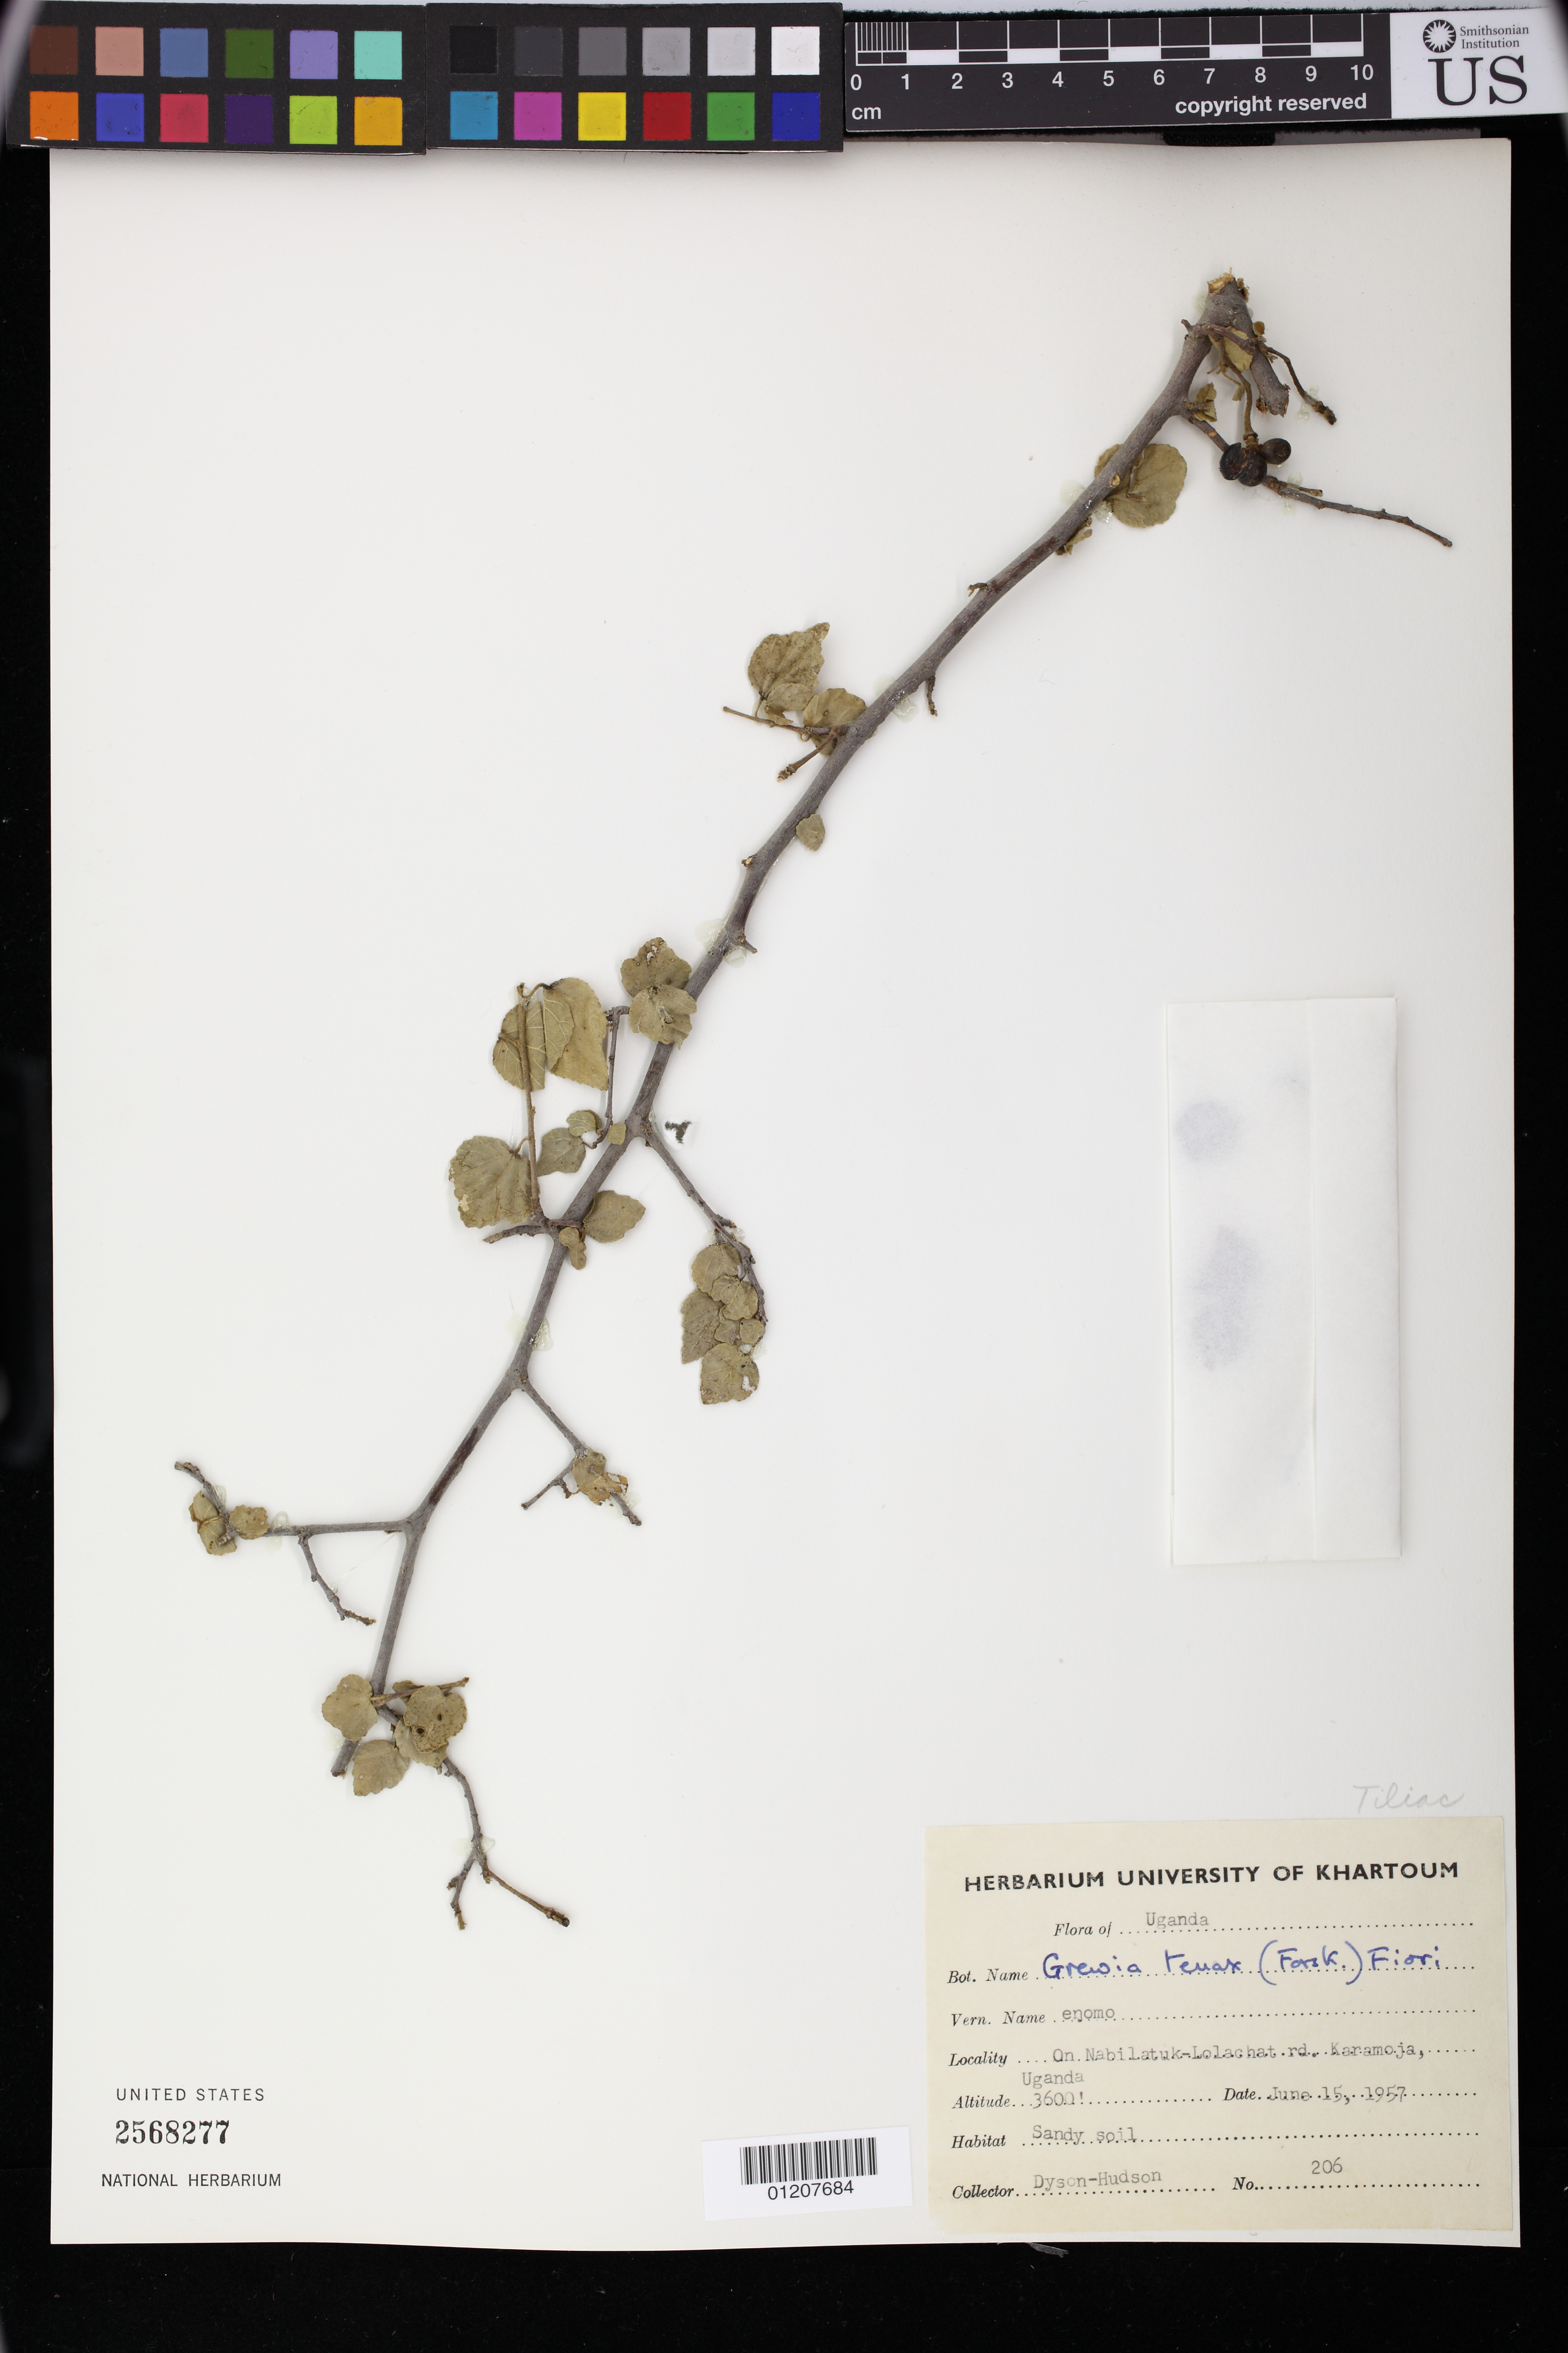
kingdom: Plantae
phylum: Tracheophyta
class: Magnoliopsida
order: Malvales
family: Malvaceae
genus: Grewia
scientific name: Grewia tenax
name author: (Forssk.) Fiori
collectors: Dyson-Hudson, --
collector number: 206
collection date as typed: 15 Jun 1957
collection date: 1957-06-15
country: Uganda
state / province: Northern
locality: On Nabilatuk - Lolachat Rd. Karamoja.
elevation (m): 1097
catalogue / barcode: US 2568277